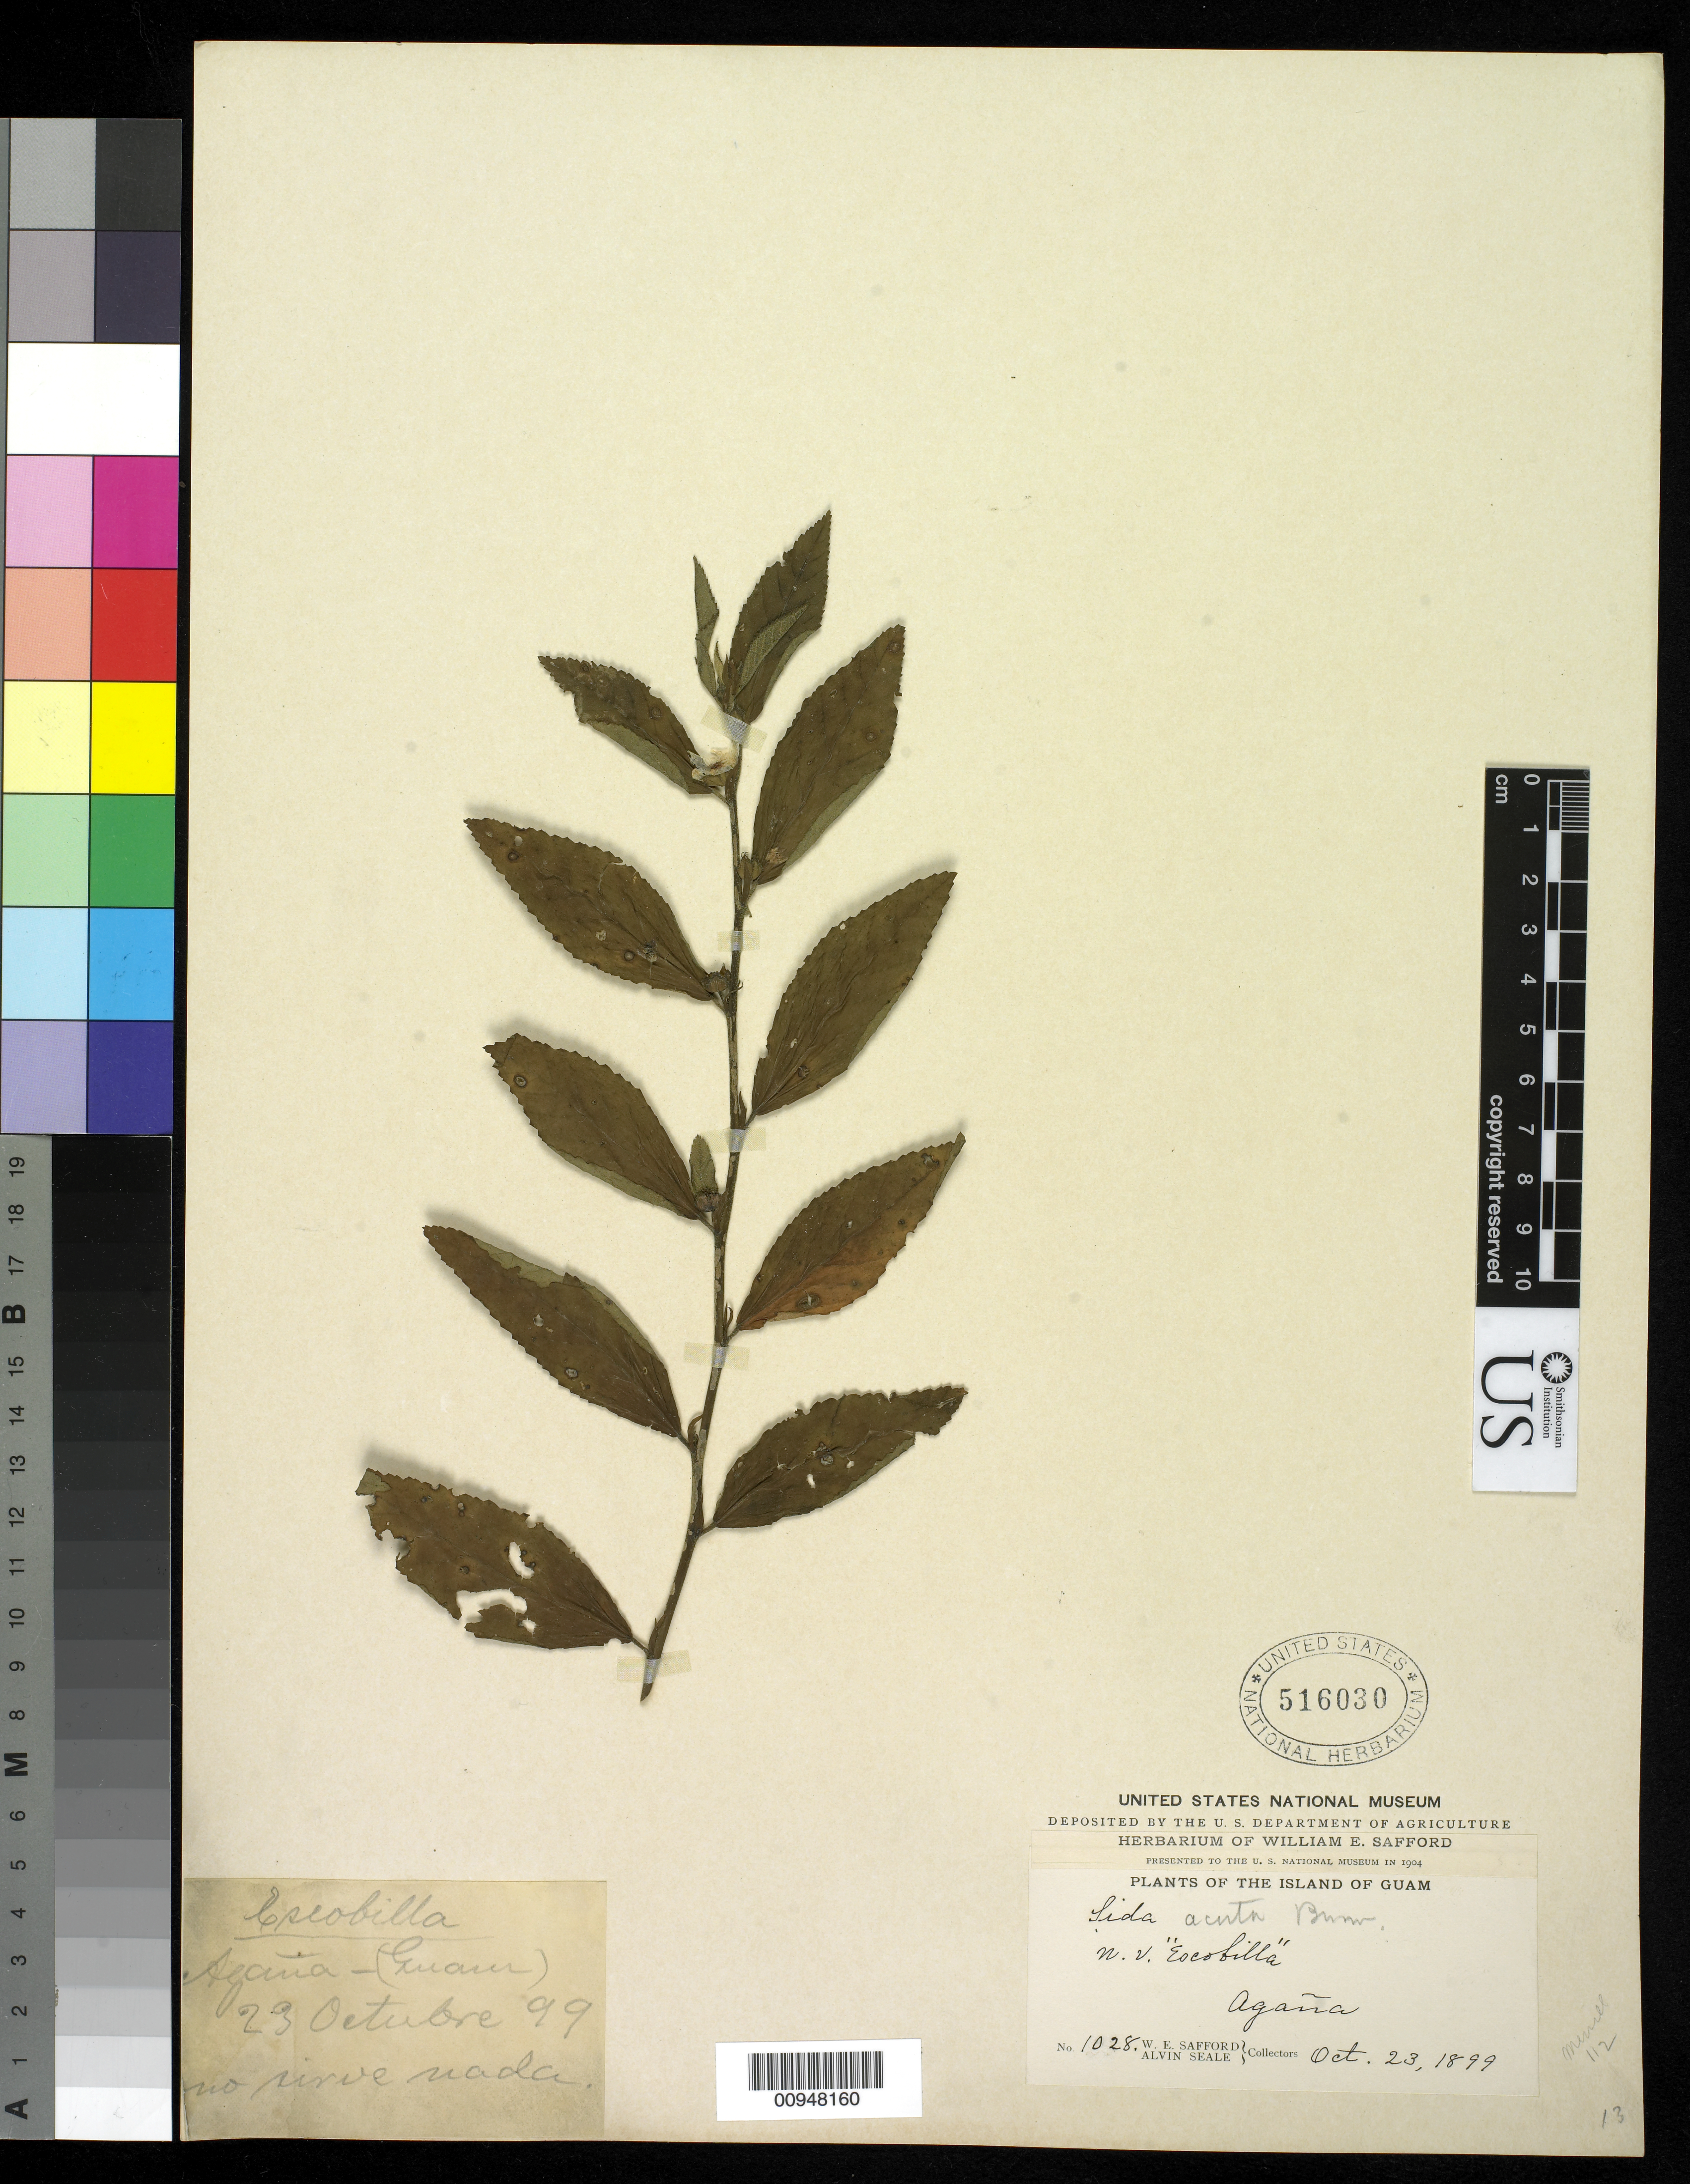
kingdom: Plantae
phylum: Tracheophyta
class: Magnoliopsida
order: Malvales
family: Malvaceae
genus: Sida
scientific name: Sida acuta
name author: Burm. f.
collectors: W. E. Safford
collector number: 1028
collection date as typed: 23 Oct 1899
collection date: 1899-10-23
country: Guam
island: Guam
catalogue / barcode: US 516030